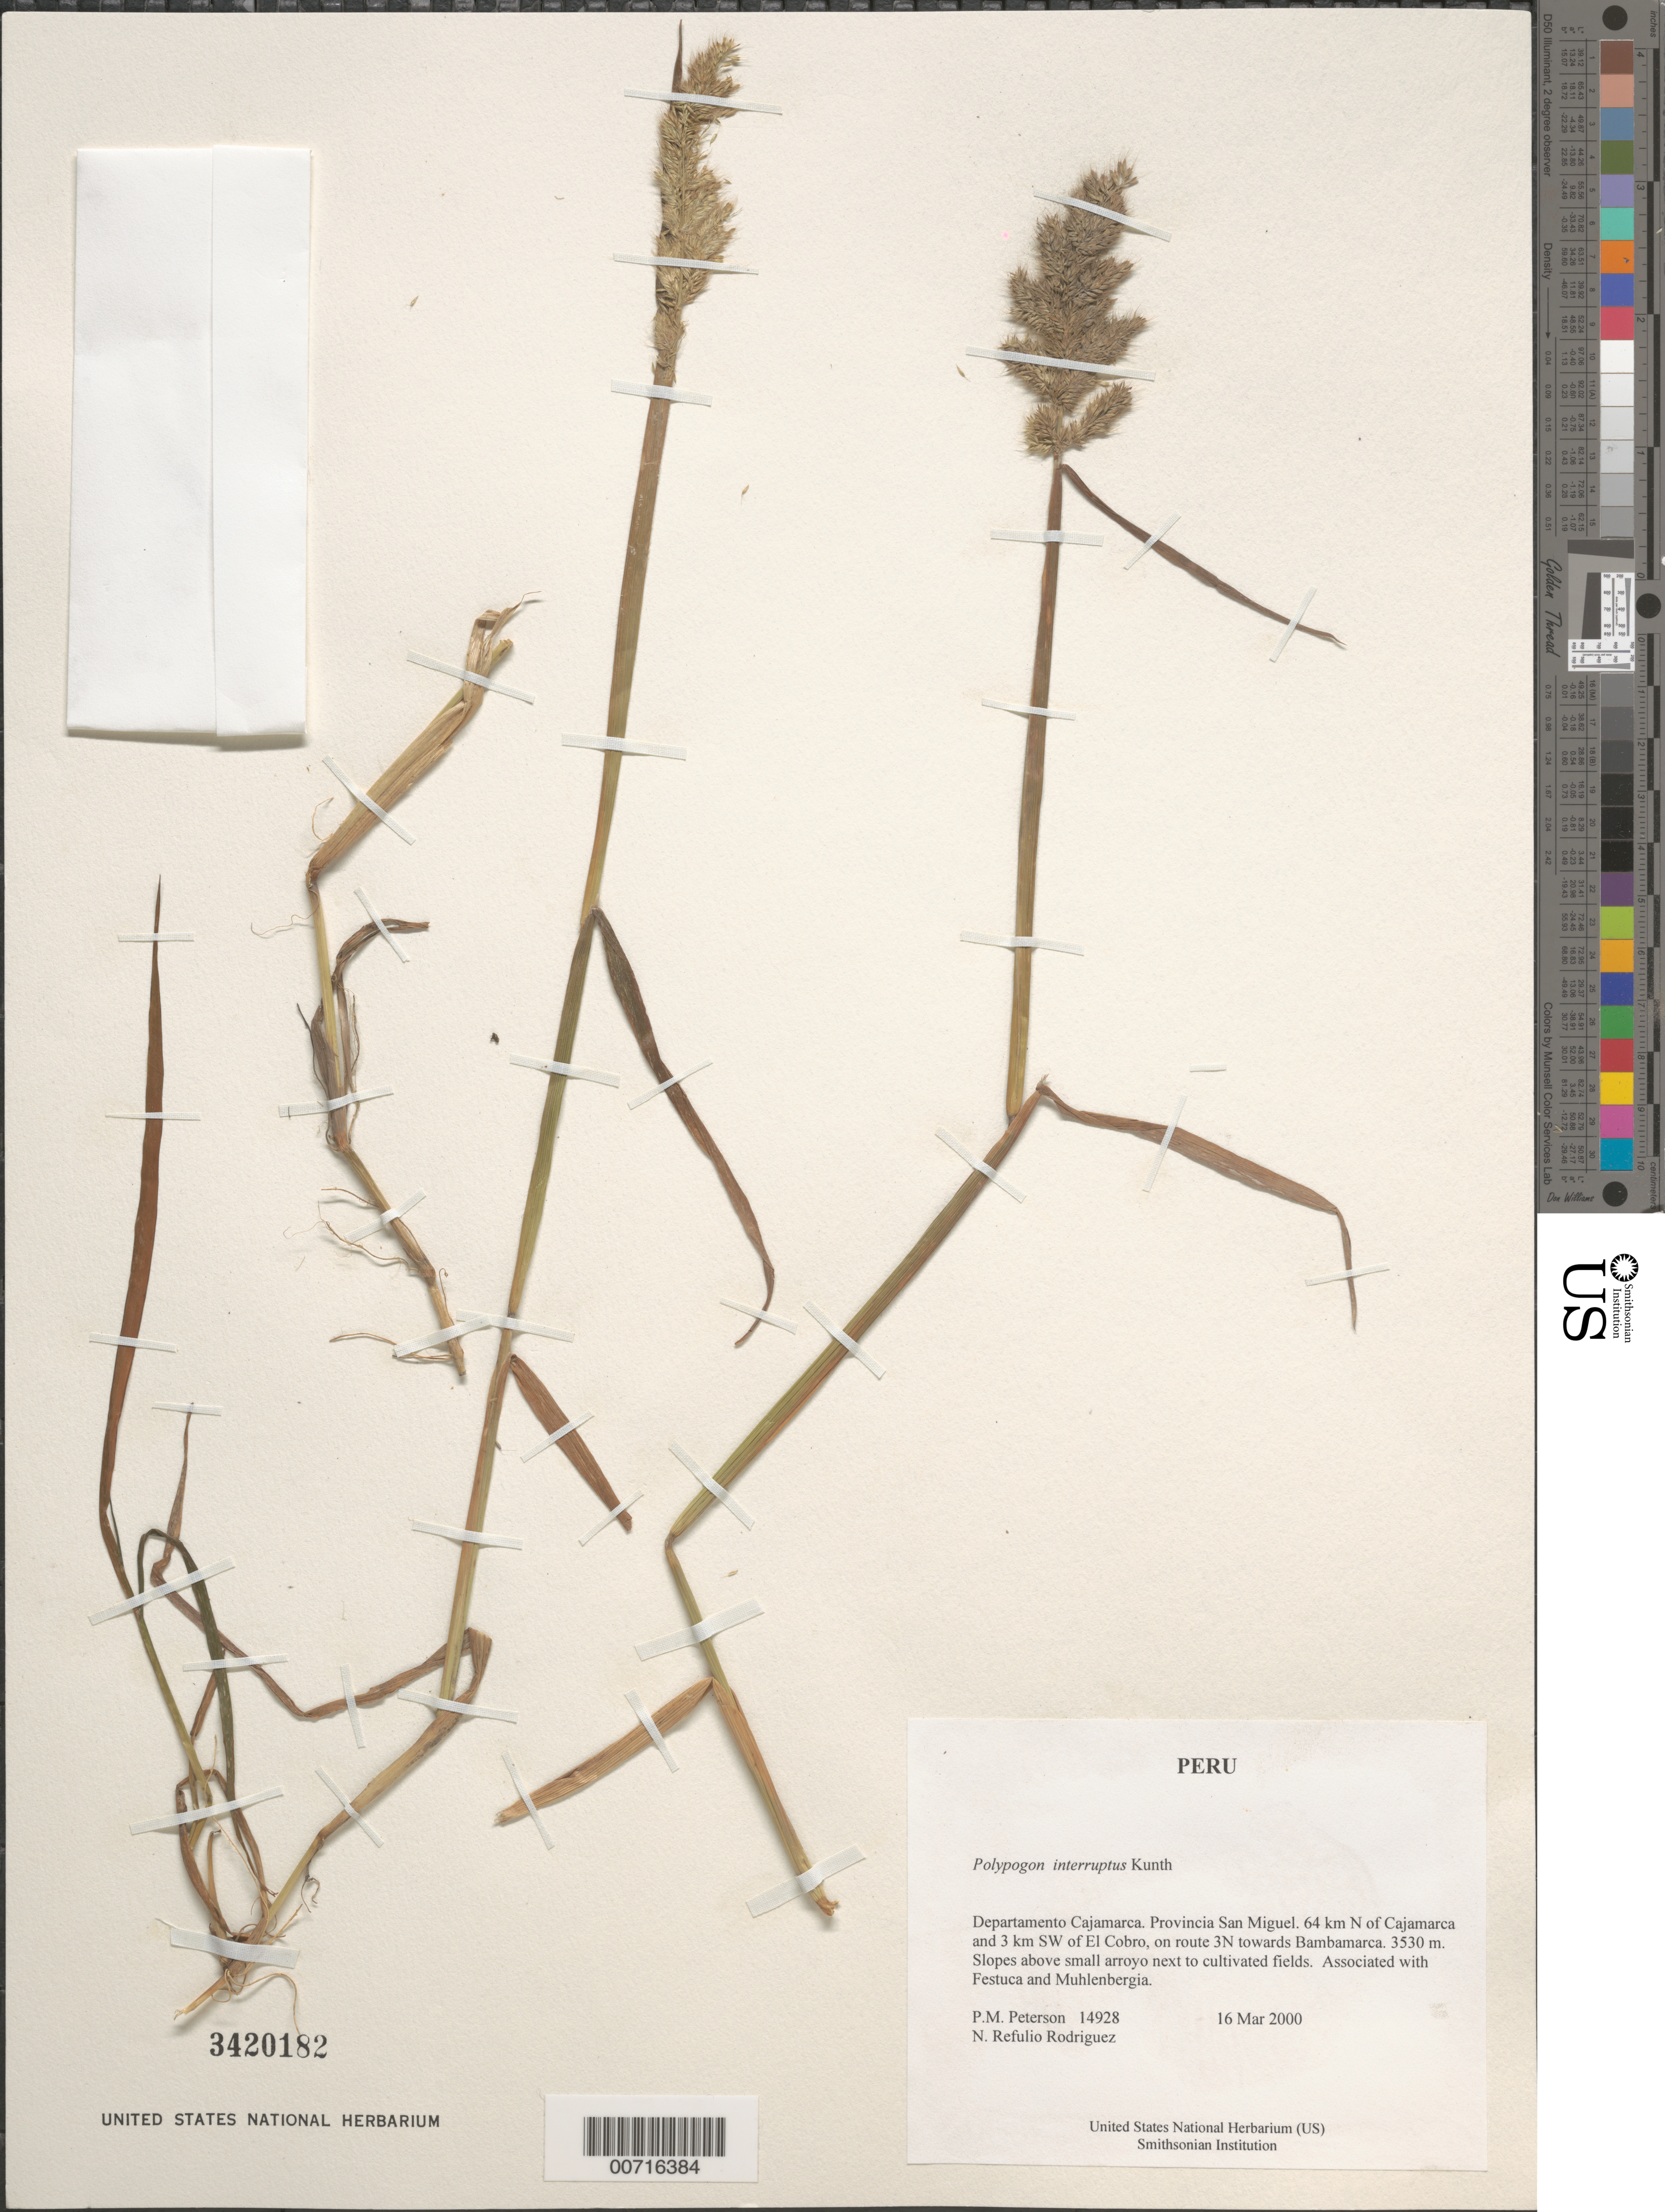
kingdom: Plantae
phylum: Tracheophyta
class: Liliopsida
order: Poales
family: Poaceae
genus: Polypogon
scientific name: Polypogon interruptus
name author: Kunth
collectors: P. M. Peterson & N. Refulio-Rodríguez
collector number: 14928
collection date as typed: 16 Mar 2000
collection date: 2000-03-16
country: Peru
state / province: Cajamarca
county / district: San Miguel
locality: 64 km N of Cajamarca and 3 km SW of El Cobro, on route 3N towards Bambamarca.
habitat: Slopes above small arroyo next to cultivated fields. Associated with Festuca and Muhlenbergia.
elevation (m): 3530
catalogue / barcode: US 3420182